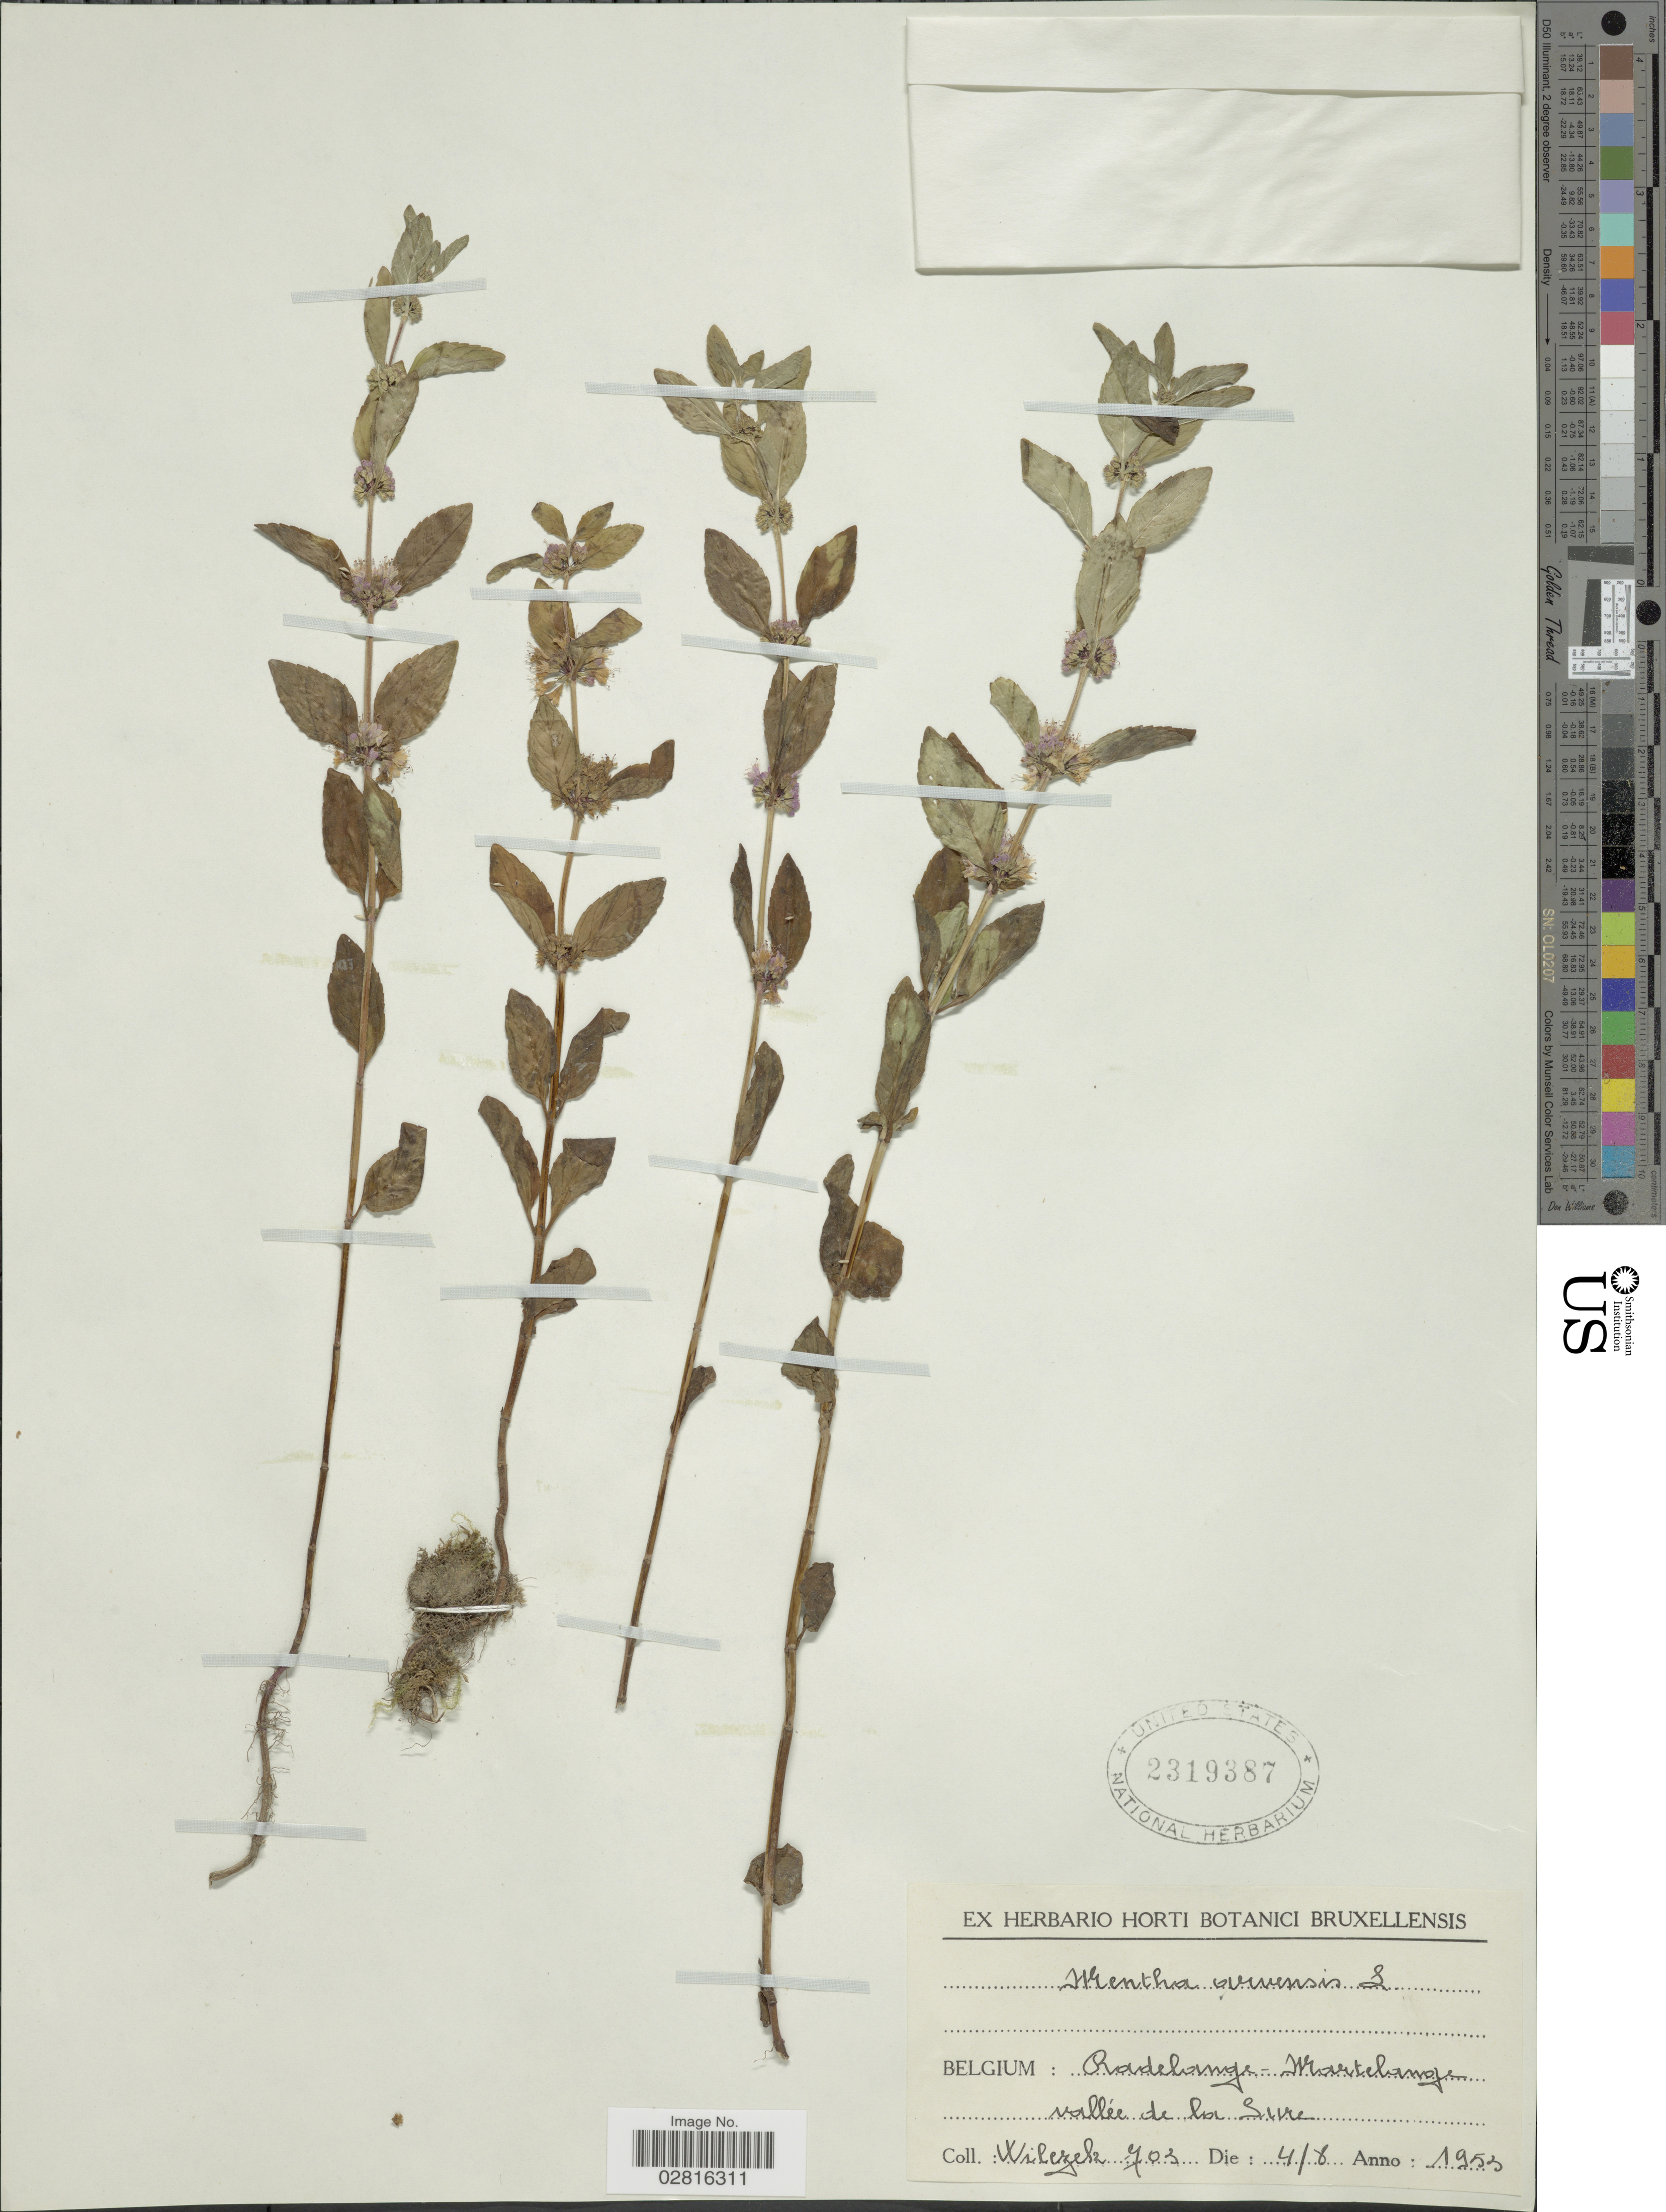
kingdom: Plantae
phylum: Tracheophyta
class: Magnoliopsida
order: Lamiales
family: Lamiaceae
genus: Mentha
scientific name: Mentha arvensis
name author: L.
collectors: Wilczek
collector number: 703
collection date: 1953-08-04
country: Belgium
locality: Radelange - Martelange vallée de la Sure.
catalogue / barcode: US 2319387